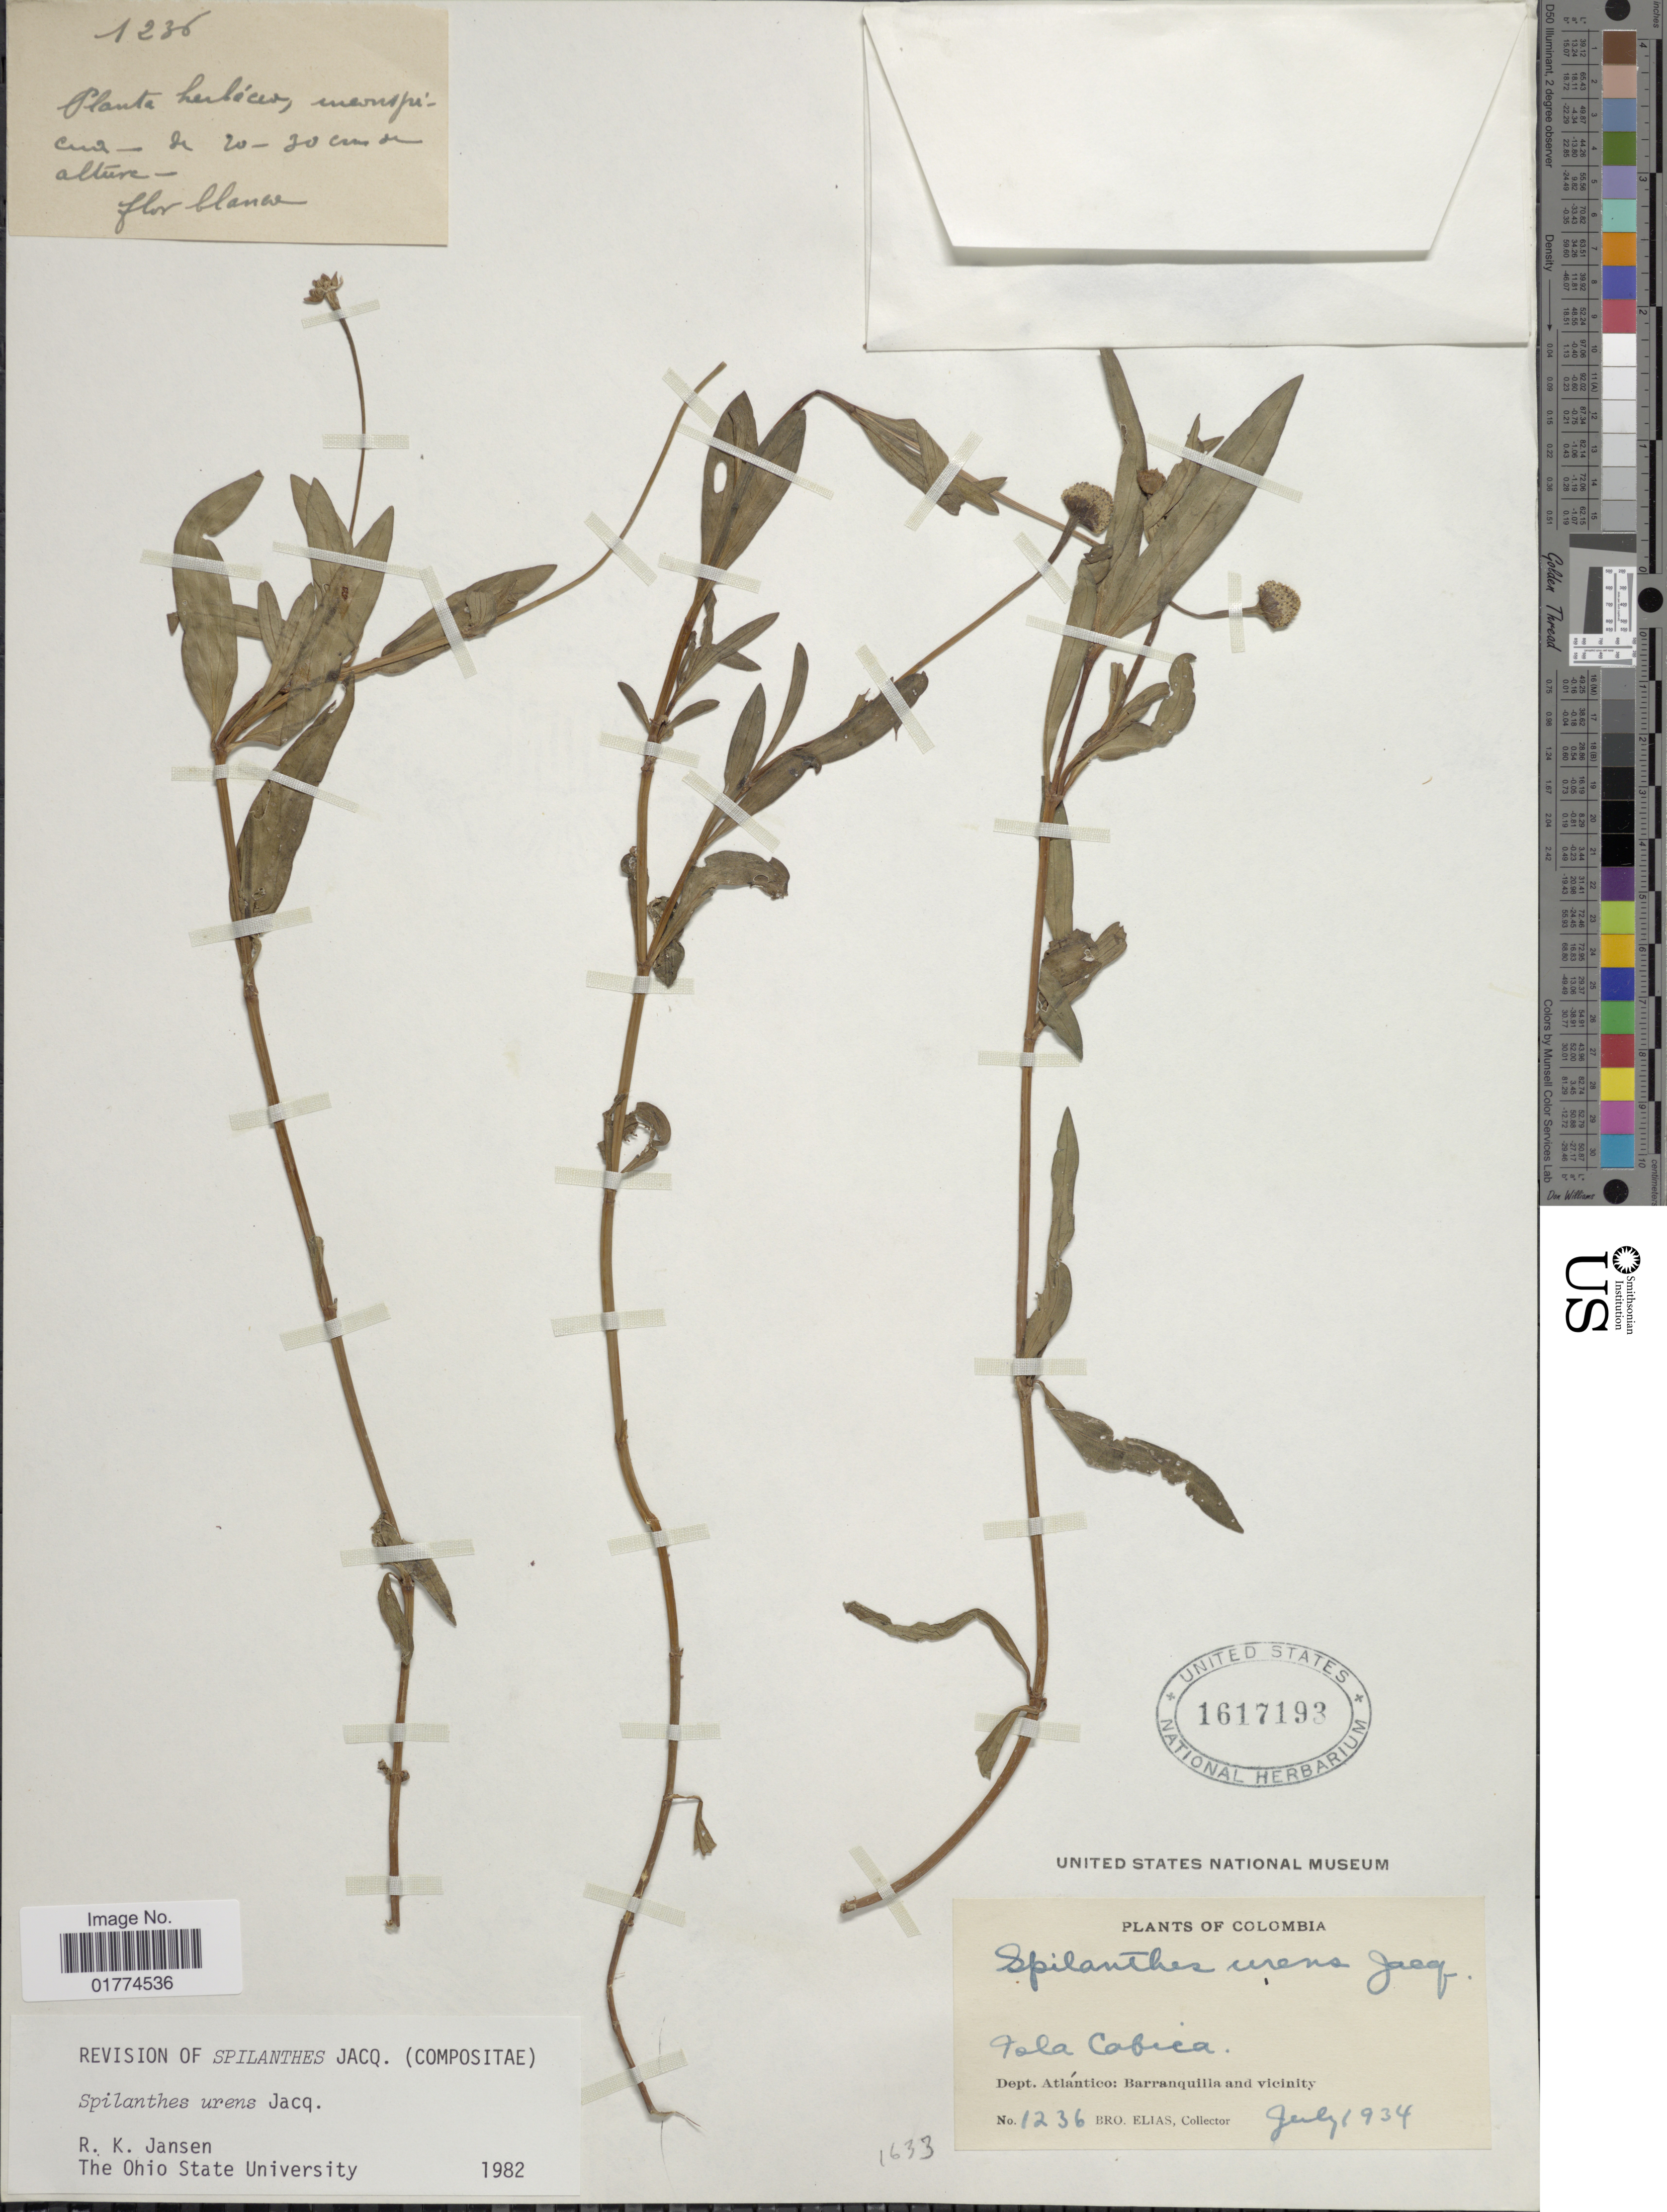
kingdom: Plantae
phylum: Tracheophyta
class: Magnoliopsida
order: Asterales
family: Asteraceae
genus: Spilanthes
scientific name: Spilanthes urens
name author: Jacq.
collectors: Bro. Elias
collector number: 1236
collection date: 1934-07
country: Colombia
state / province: Atlántico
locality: Tola [interpreted] Cabica. Barranquilla and vicinity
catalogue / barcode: US 1617193